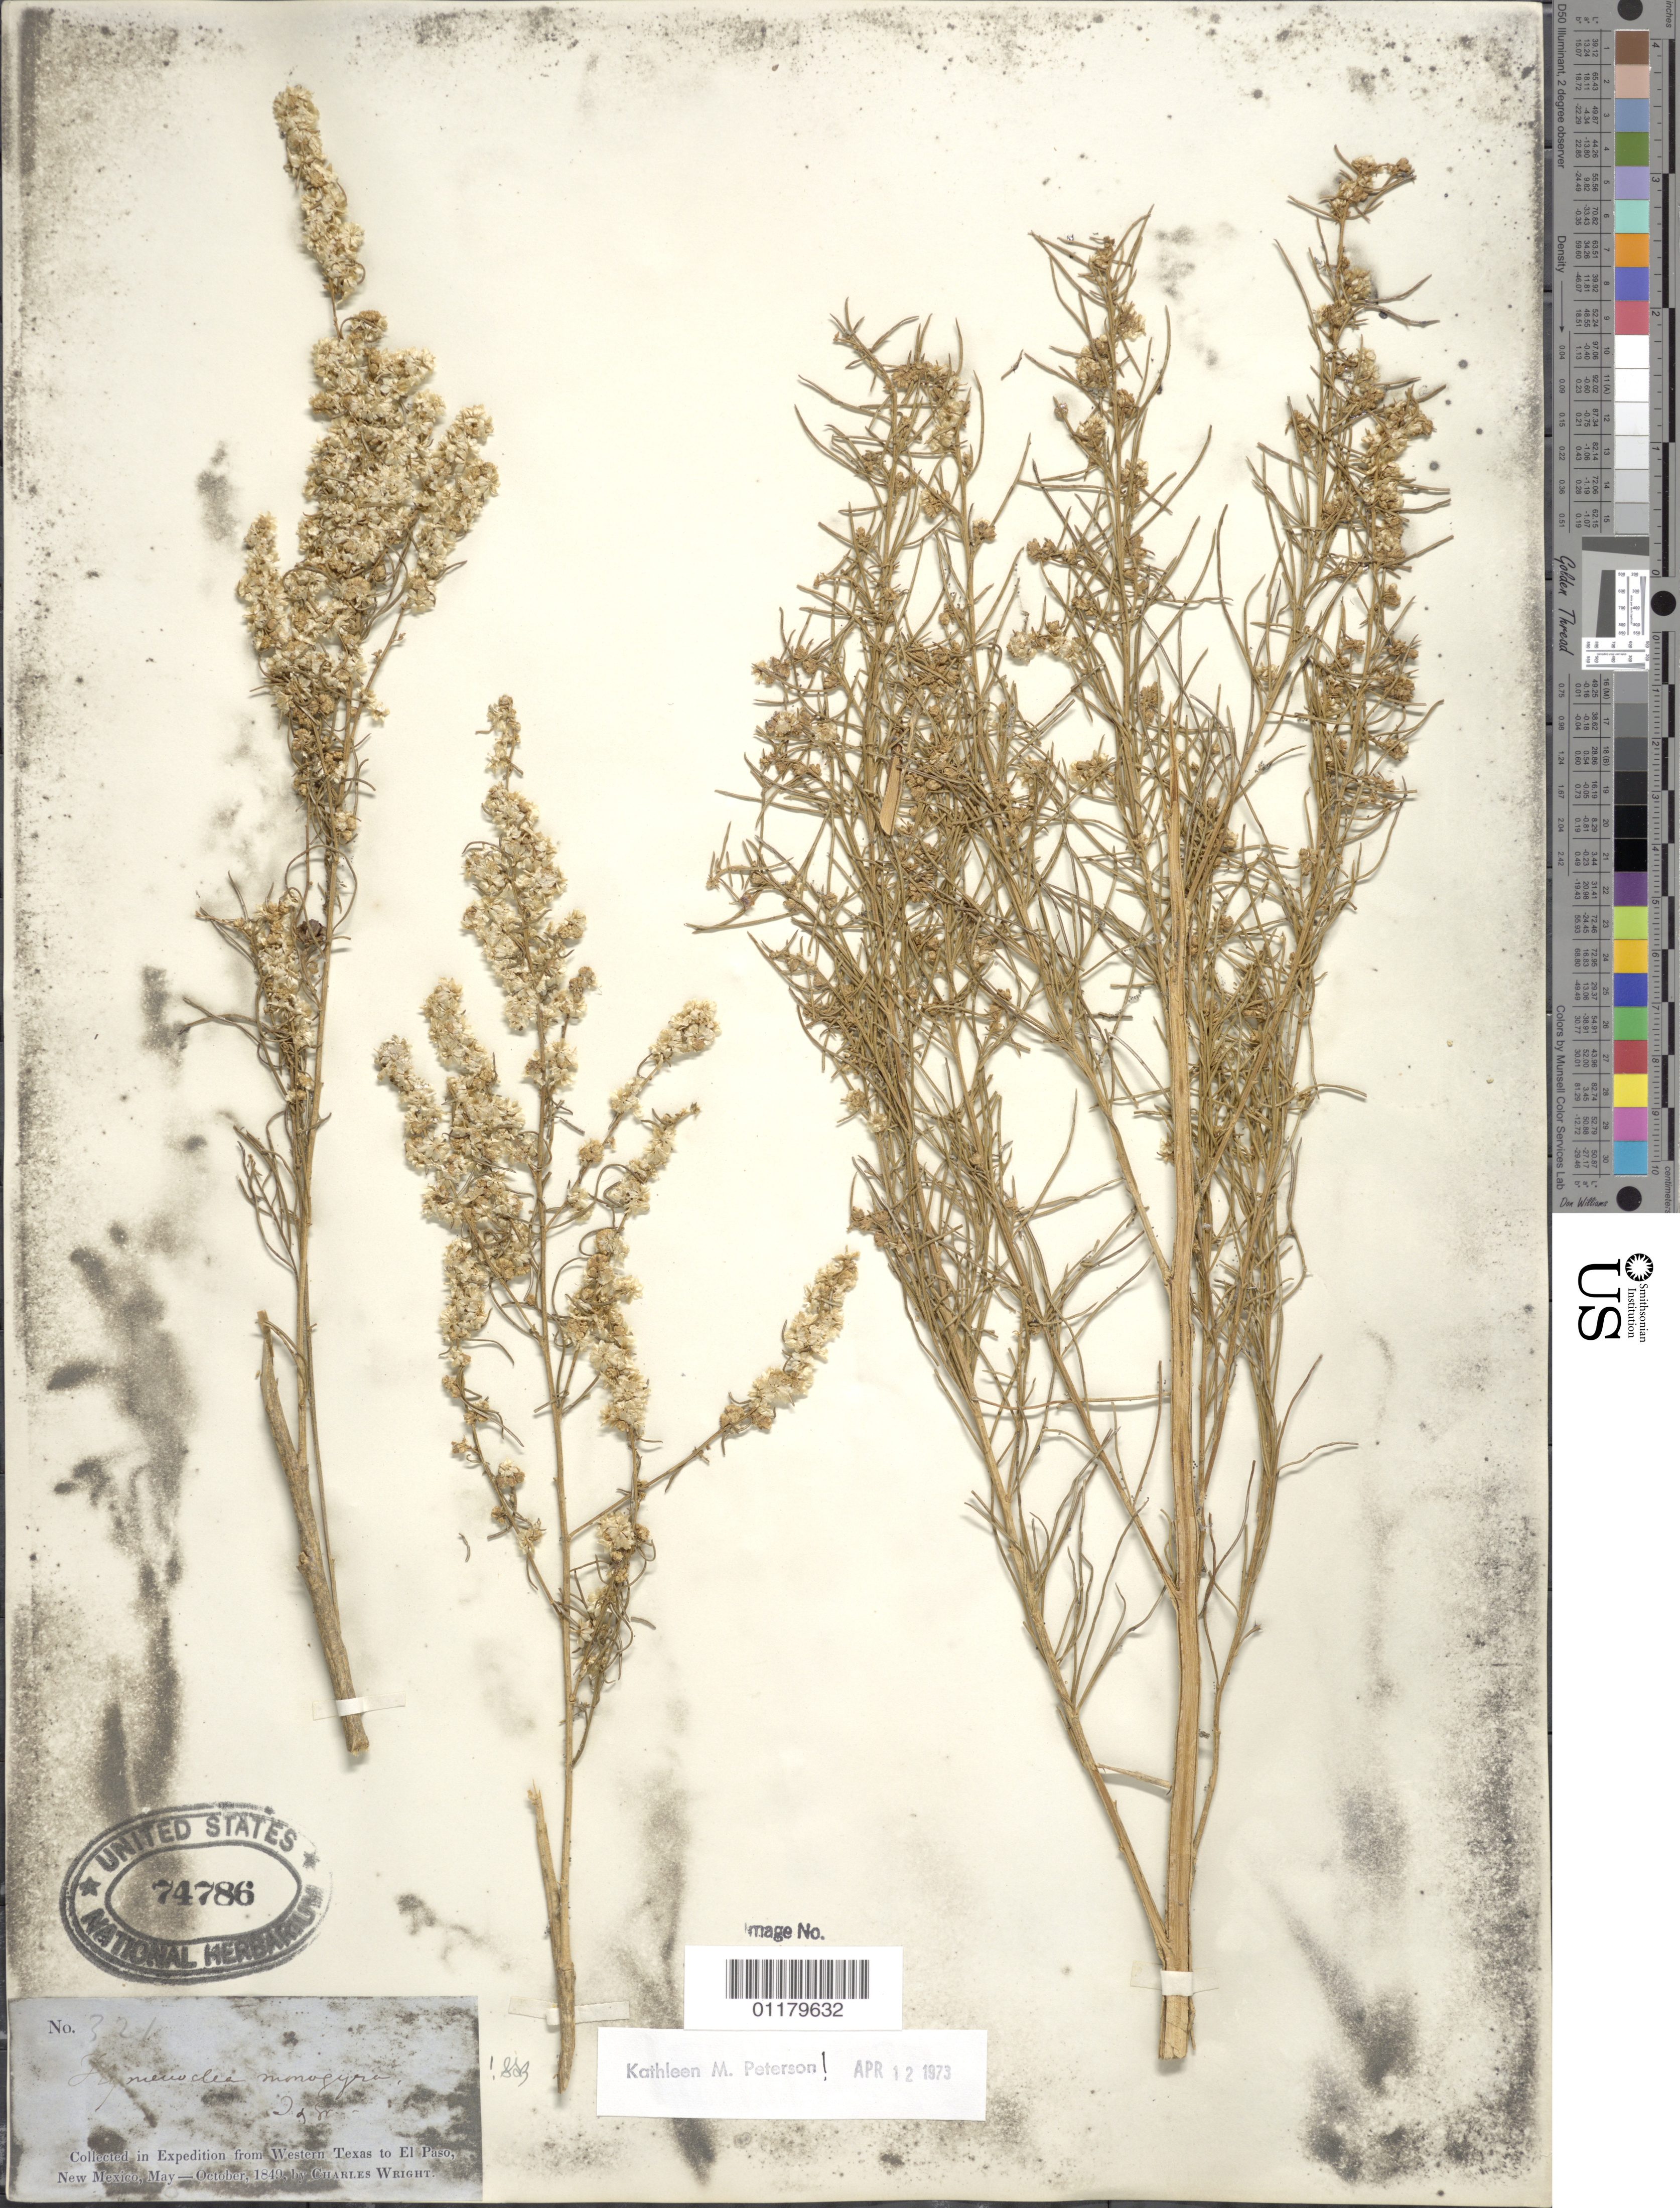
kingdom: Plantae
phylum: Tracheophyta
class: Magnoliopsida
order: Asterales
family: Asteraceae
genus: Hymenoclea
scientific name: Hymenoclea monogyra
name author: Torr. & A. Gray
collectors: C. Wright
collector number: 321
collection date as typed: May 1849 to -- Oct 1849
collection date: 1849-05/1849-10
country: United States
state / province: New Mexico / Texas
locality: from Western Texas to El Paso, New Mexico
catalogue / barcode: US 74786